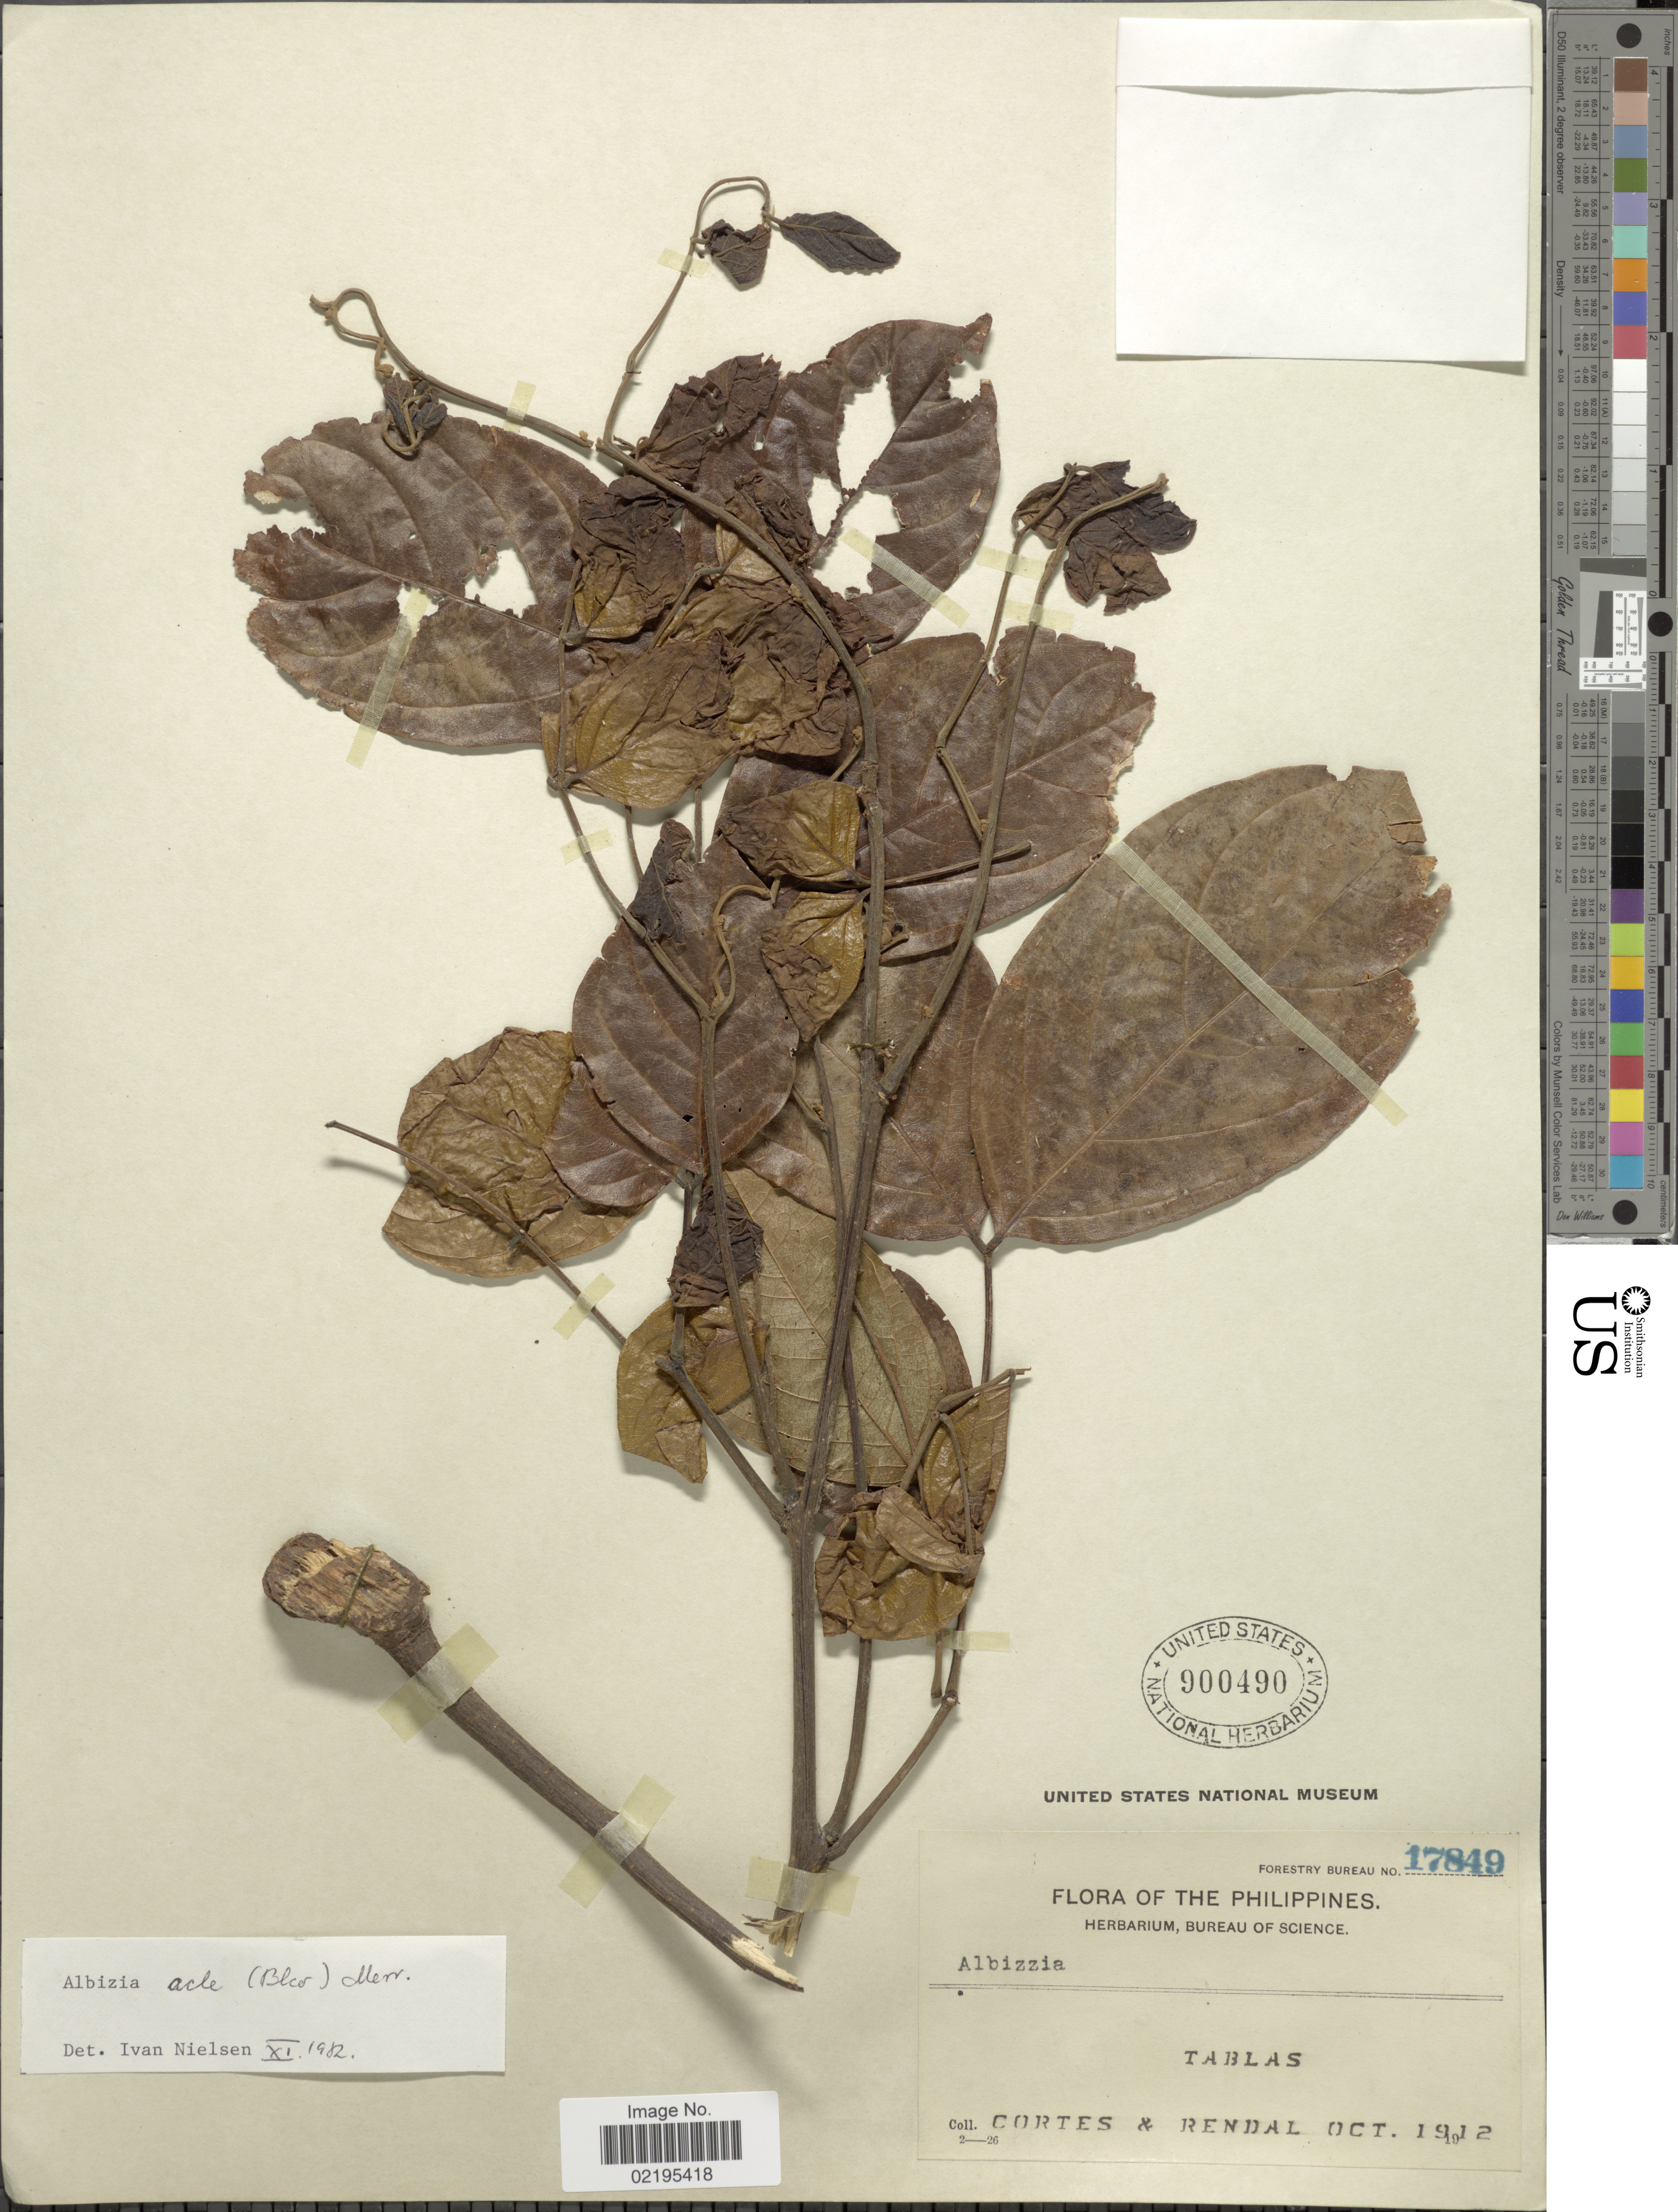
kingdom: Plantae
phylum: Tracheophyta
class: Magnoliopsida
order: Fabales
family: Fabaceae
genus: Albizia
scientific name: Albizia acle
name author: (Blanco) Merr.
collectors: Cortes & -. Rendal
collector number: Forestry Bureau 17849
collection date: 1912-10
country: Philippines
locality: Tablas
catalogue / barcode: US 900490